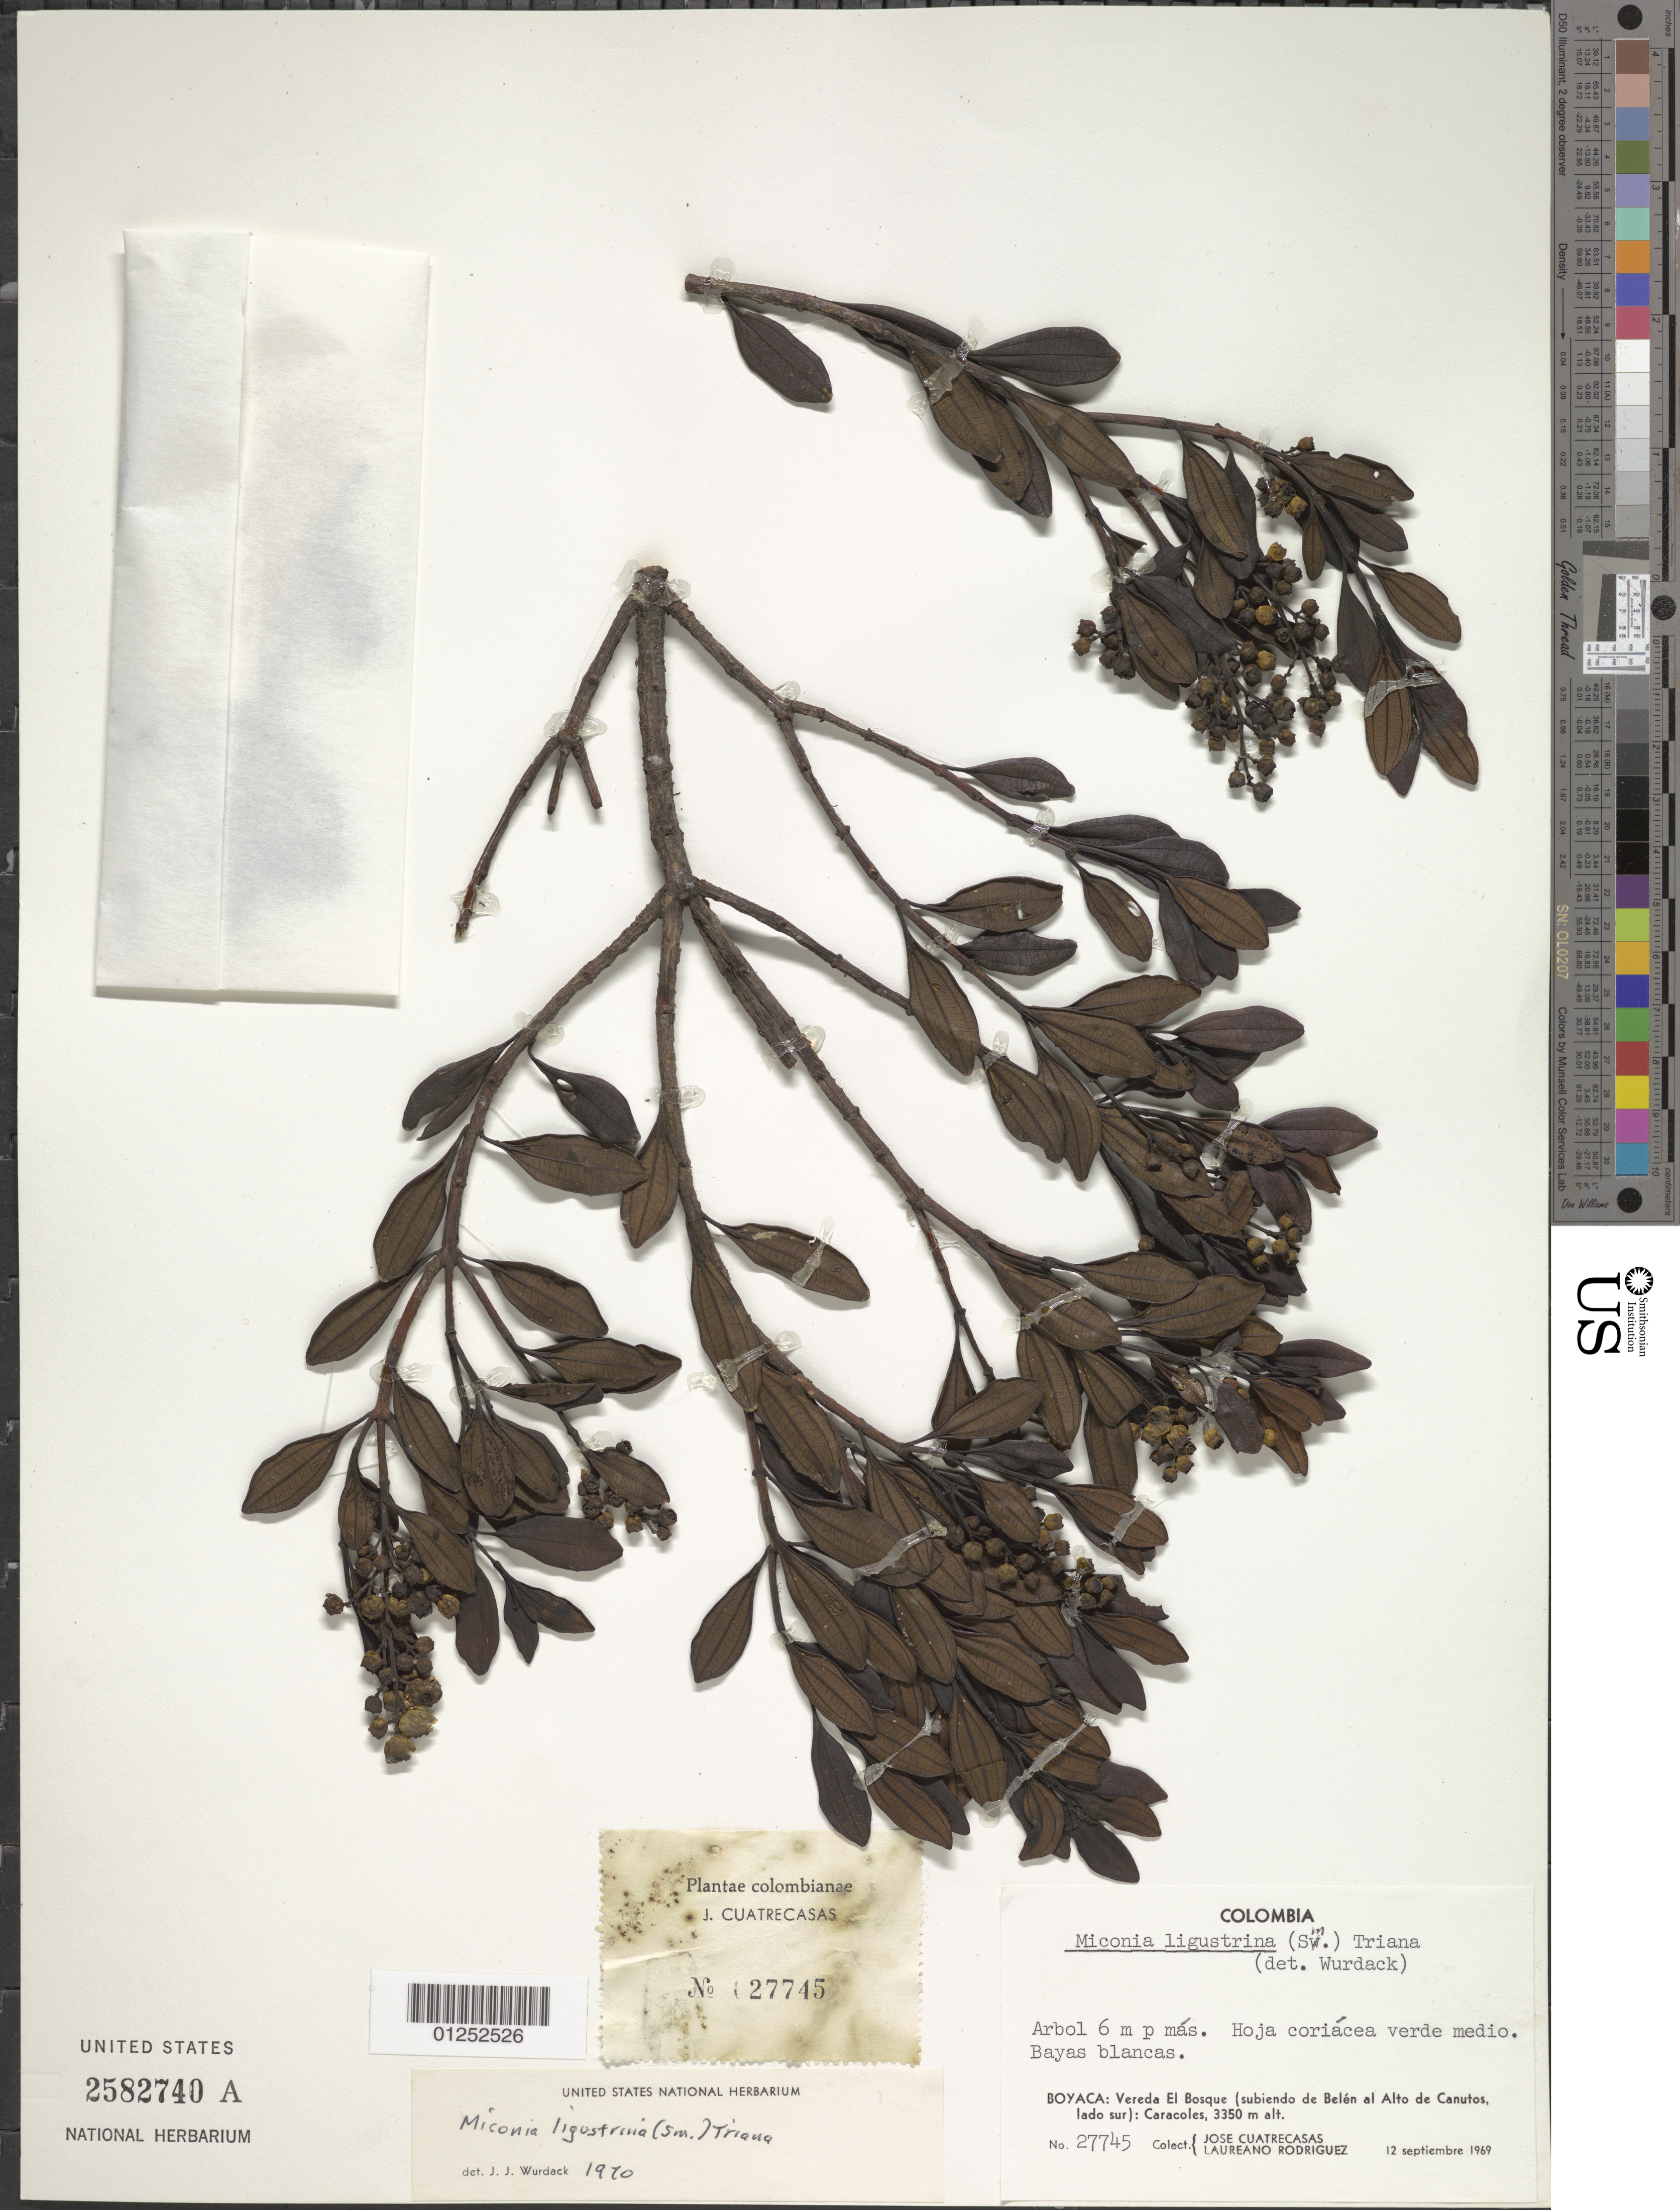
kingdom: Plantae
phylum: Tracheophyta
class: Magnoliopsida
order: Myrtales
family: Melastomataceae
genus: Miconia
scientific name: Miconia ligustrina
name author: (Sw.) Triana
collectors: J. Cuatrecasas & L. Rodriguez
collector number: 27745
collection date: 1969-09-12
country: Colombia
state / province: Boyacá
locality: Vereda El Bosque (subiendo de Belen al Alto de Canutos, lado sur): Caracoles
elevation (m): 3350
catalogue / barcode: US 2582740A